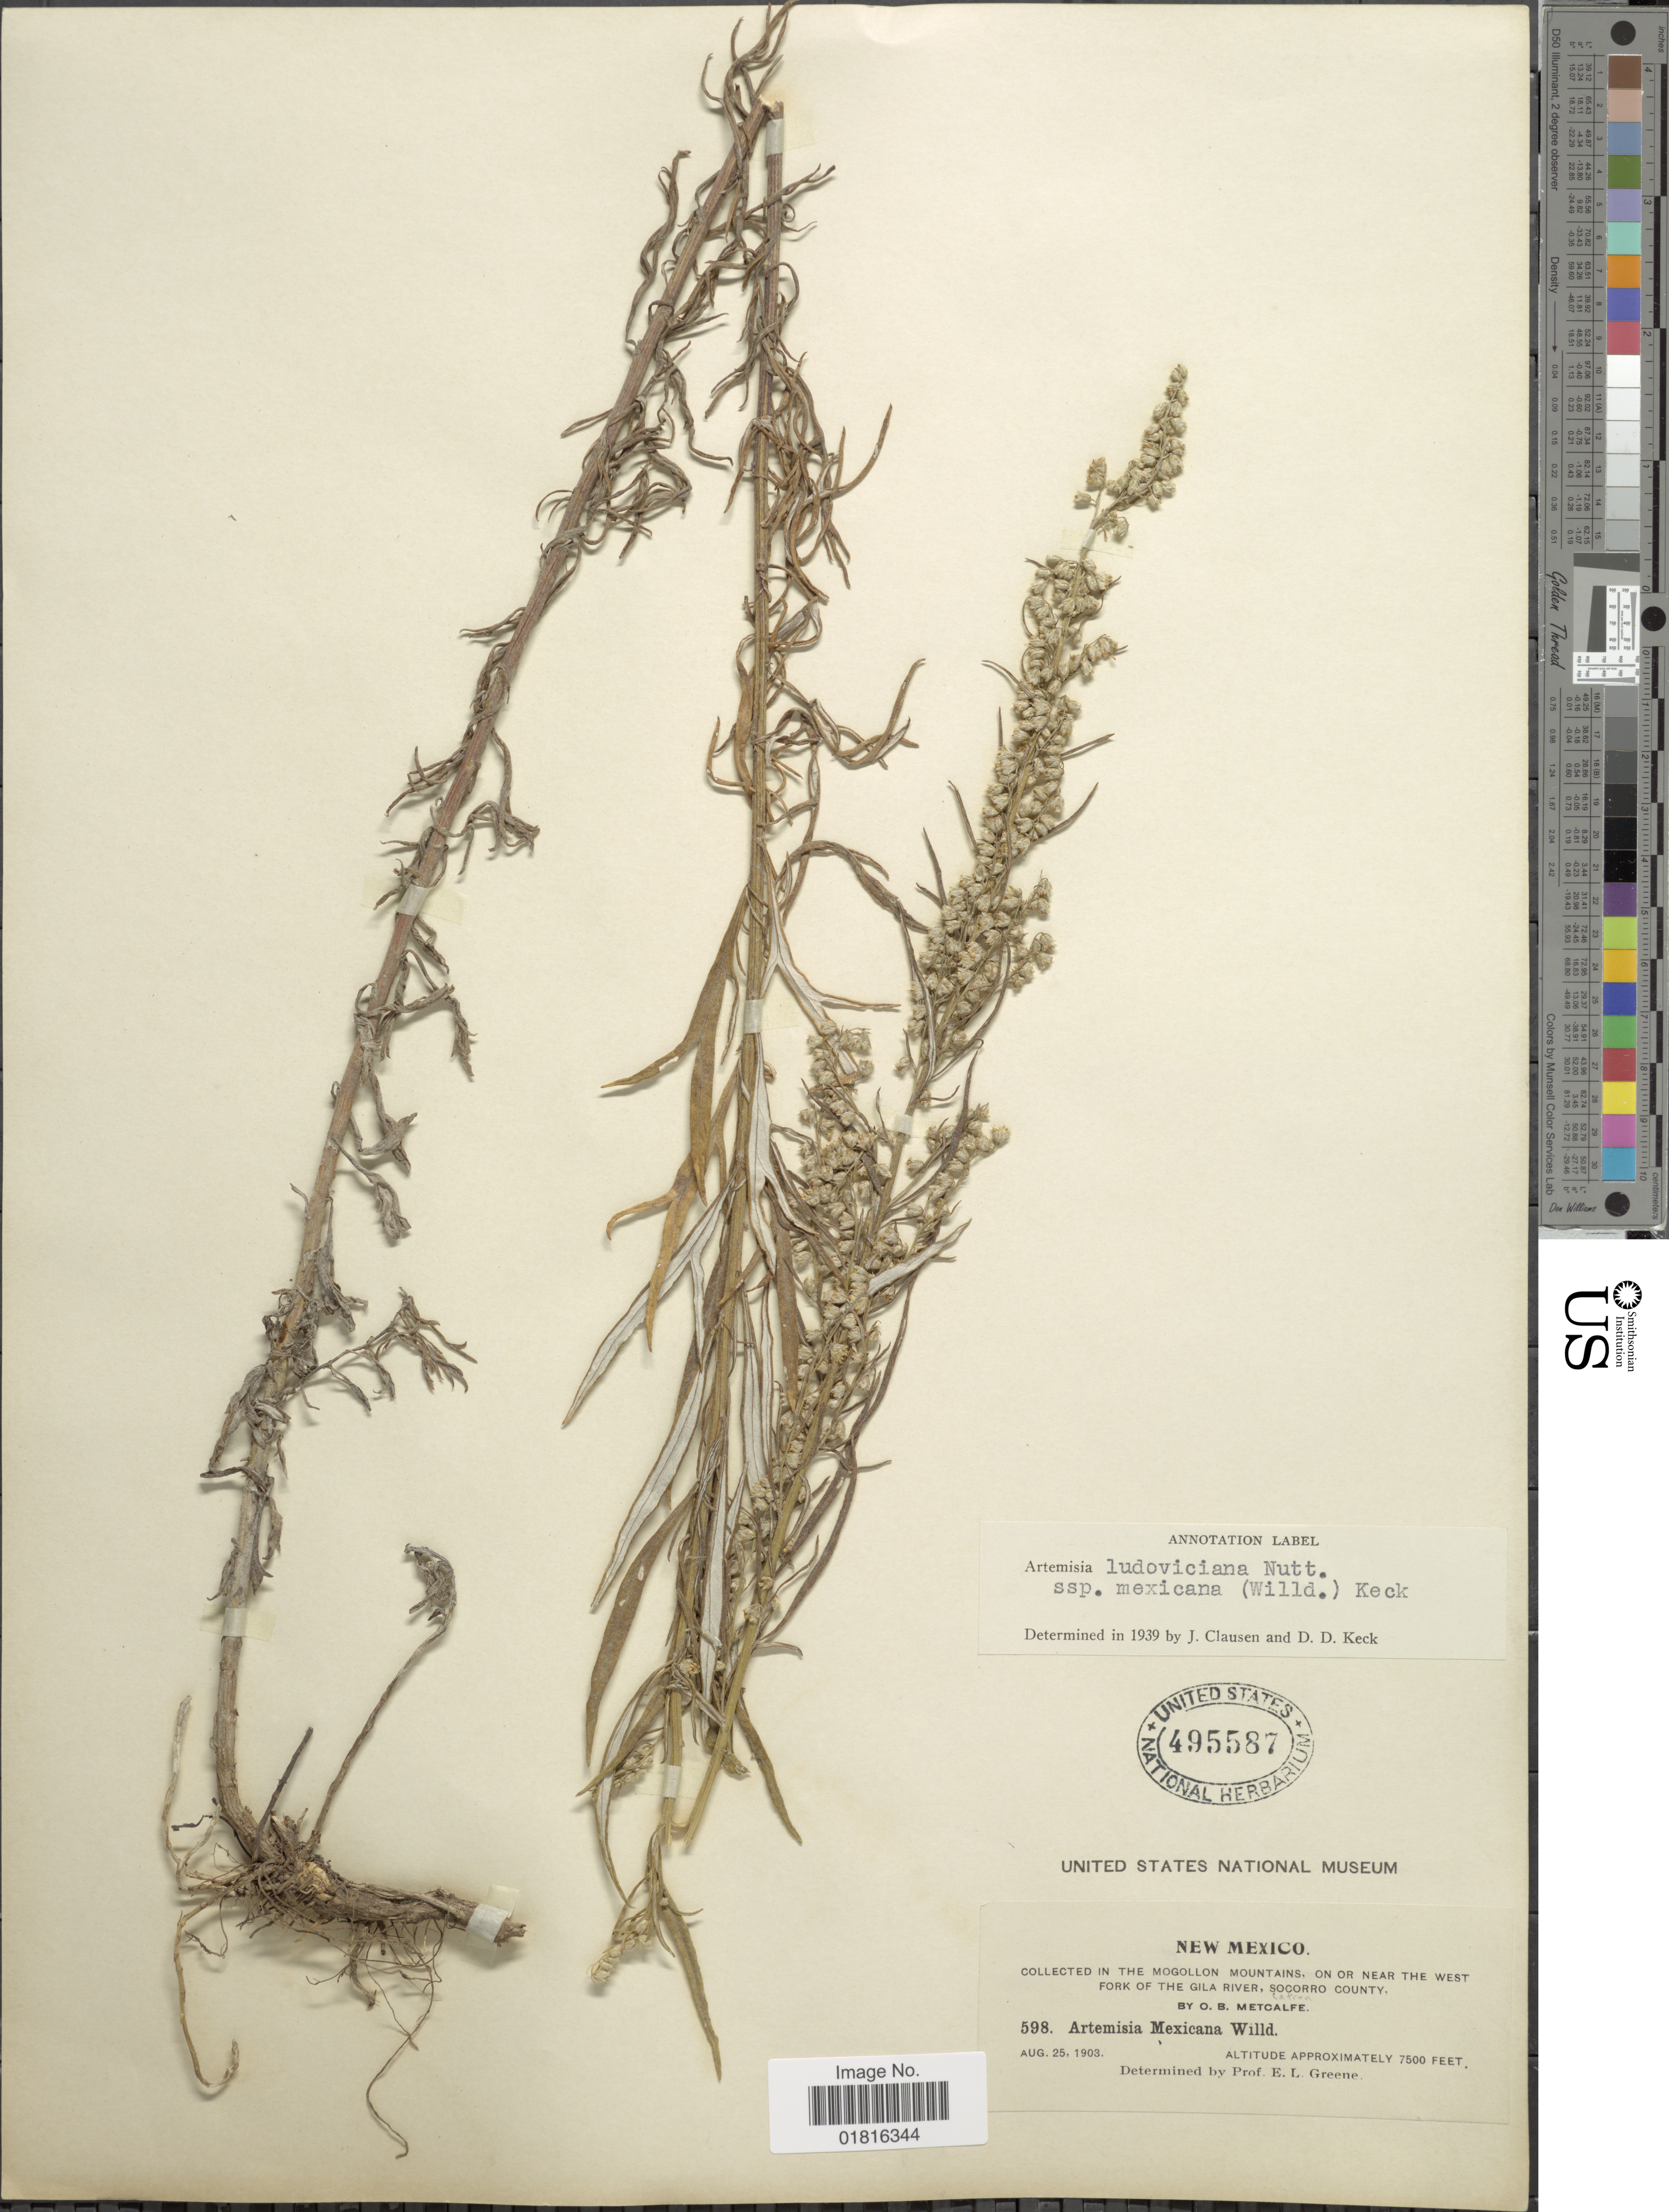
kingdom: Plantae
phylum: Tracheophyta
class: Magnoliopsida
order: Asterales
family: Asteraceae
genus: Artemisia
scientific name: Artemisia ludoviciana subsp. mexicana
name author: (Willd. ex Spreng.) D.D. Keck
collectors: O. B. Metcalfe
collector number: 598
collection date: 1903-08-25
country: United States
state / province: New Mexico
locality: In the Mogollon Mountains, on or near the west Fork of the Gila River, Socorro County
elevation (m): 2286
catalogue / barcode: US 495587